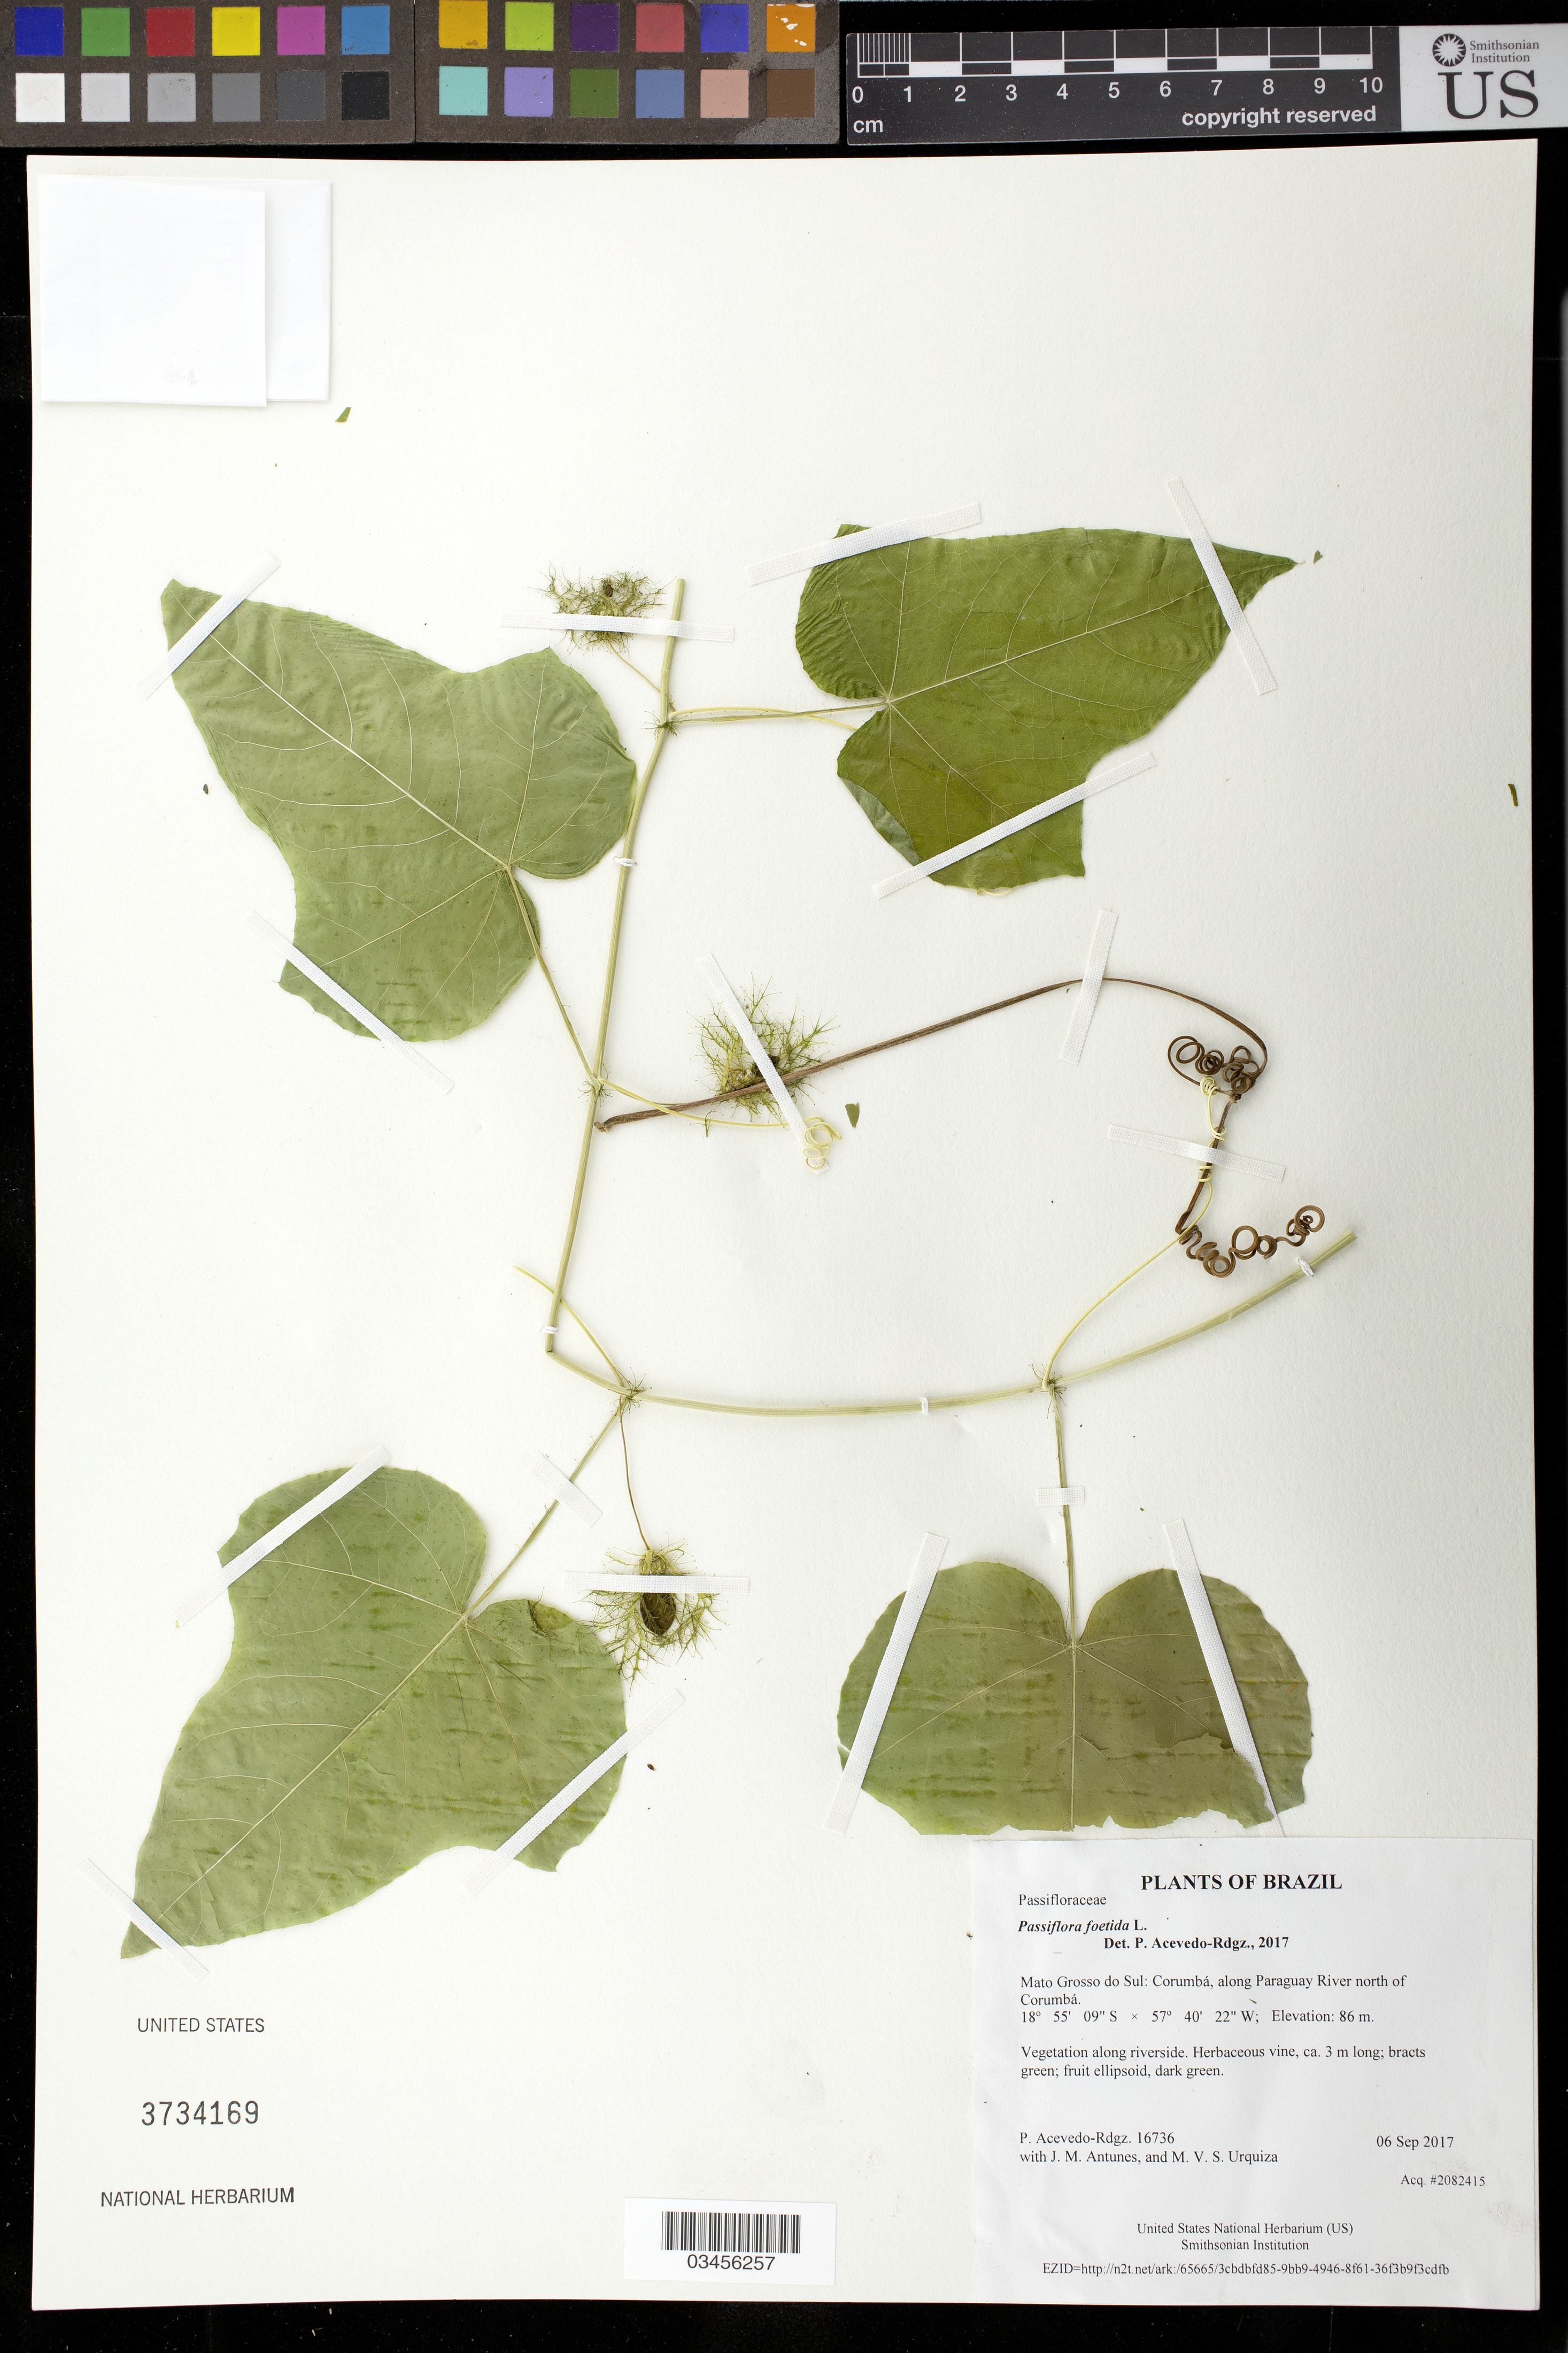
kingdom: Plantae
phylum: Tracheophyta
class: Magnoliopsida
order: Malpighiales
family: Passifloraceae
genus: Passiflora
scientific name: Passiflora foetida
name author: L.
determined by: Acevedo-Rodríguez, P., (BOT), Smithsonian Institution - National Museum of Natural History (UNITED STATES)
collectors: P. Acevedo-Rodr., J. M. Antunes & M. V. S. Urquiza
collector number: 16736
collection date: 2017-09-06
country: Brazil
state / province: Mato Grosso do Sul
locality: Corumbá, along Paraguay River north of Corumbá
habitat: Vegetation along riverside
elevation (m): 86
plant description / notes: US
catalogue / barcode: US 3734169